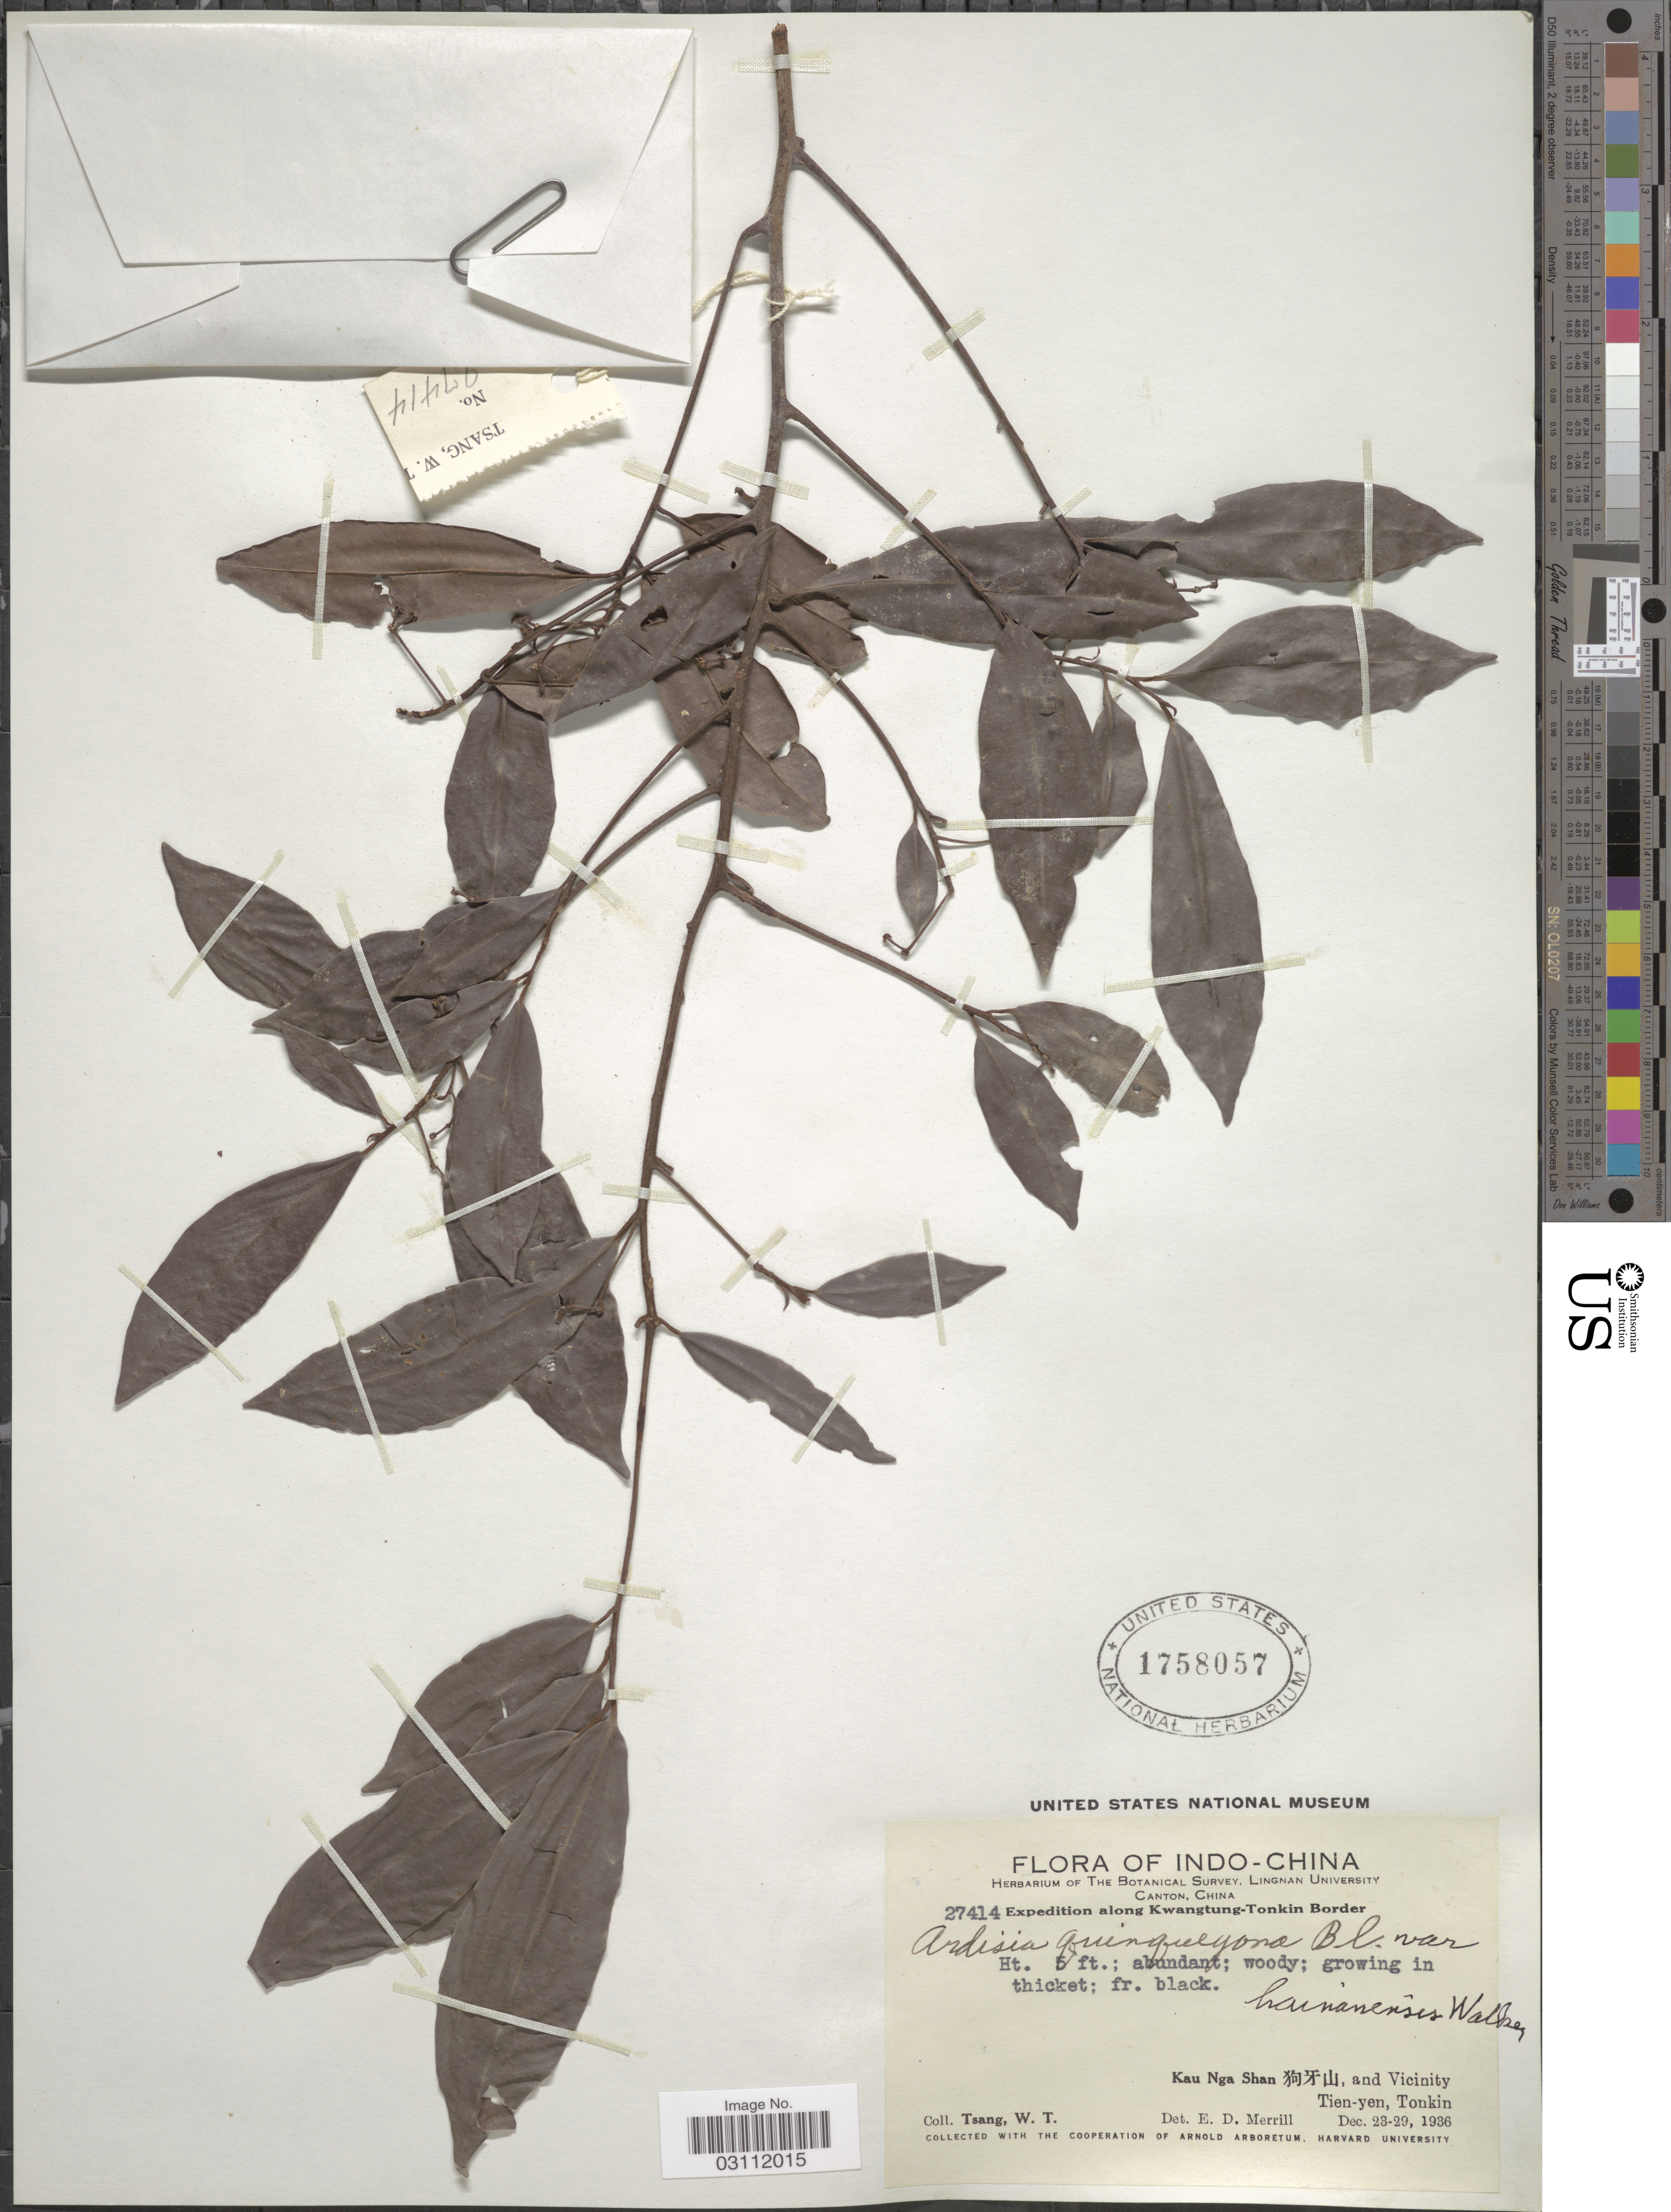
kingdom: Plantae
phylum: Tracheophyta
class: Magnoliopsida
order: Ericales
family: Primulaceae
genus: Ardisia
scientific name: Ardisia quinquegona var. hainanensis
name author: E. Walker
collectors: W. T. Tsang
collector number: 27414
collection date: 1936-12-23/1936-12-29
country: Vietnam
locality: Indo-China, along Kwangtung-Tonkin Border, Kau Nga Shan, and Vicinity, Tien-yen, Tonkin.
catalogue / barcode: US 1758057